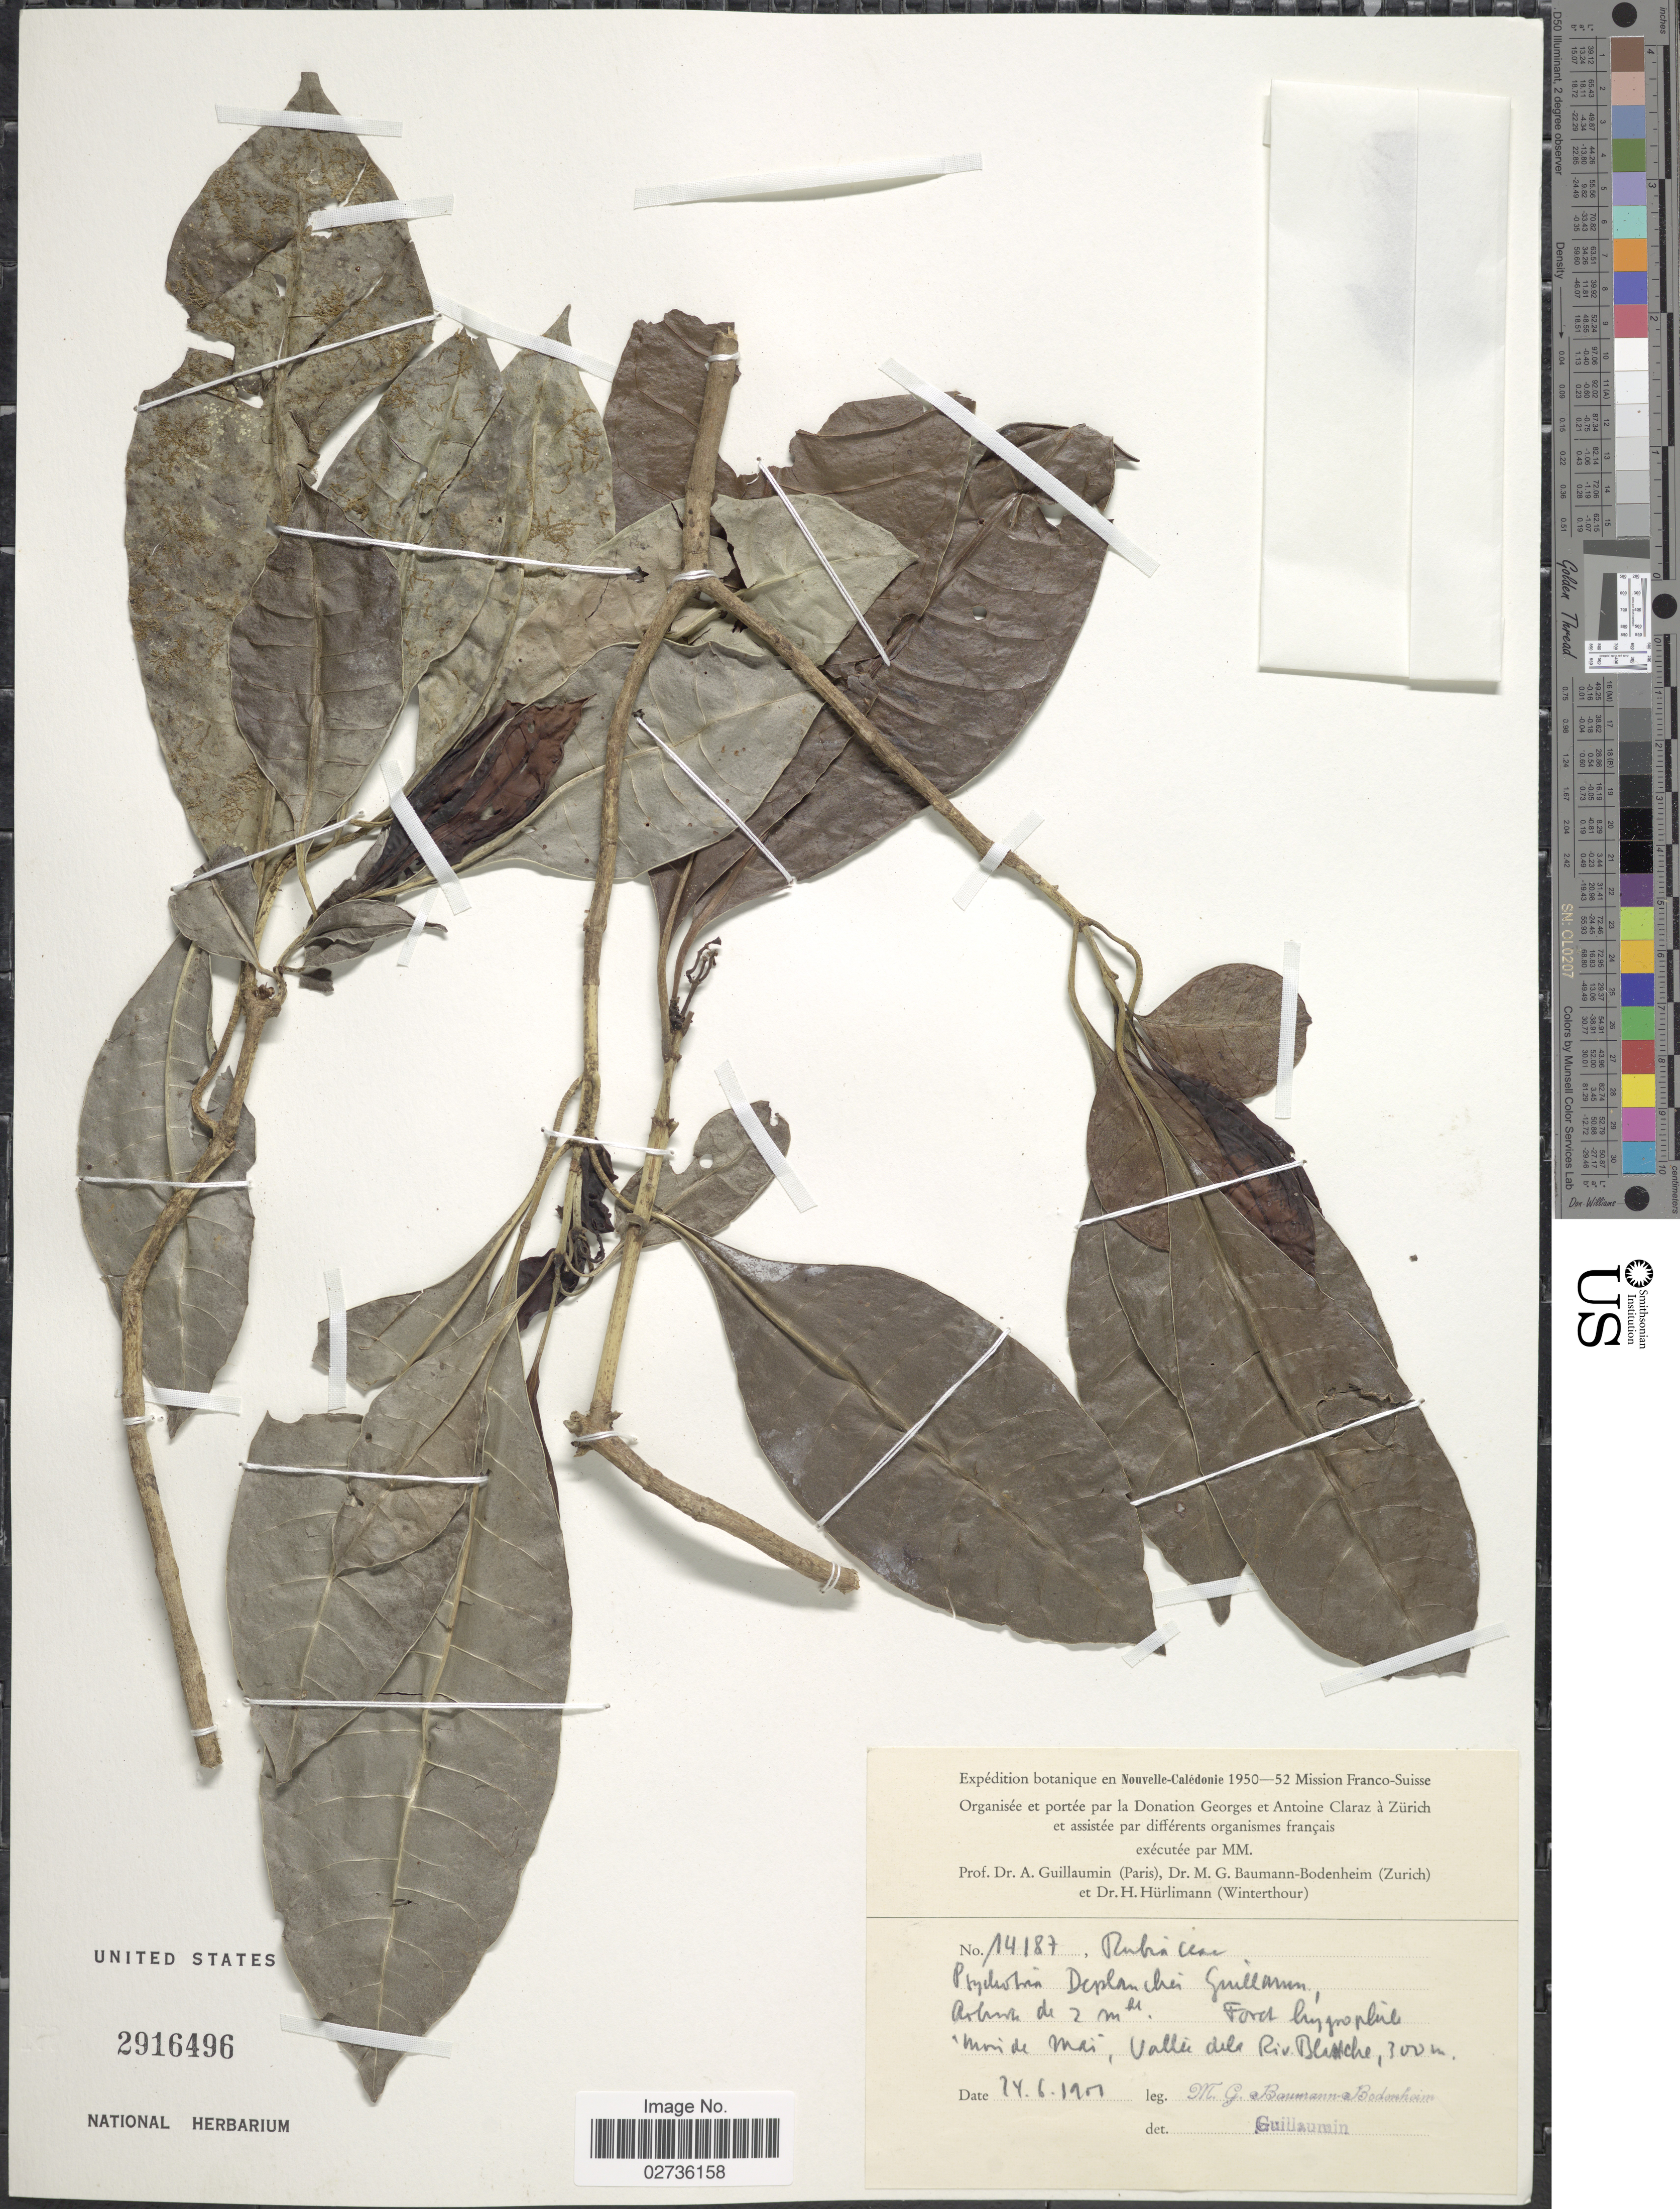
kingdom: Plantae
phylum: Tracheophyta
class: Magnoliopsida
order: Gentianales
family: Rubiaceae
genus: Psychotria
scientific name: Psychotria deplanchei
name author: (Beauvis.) Guillaumin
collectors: M. G. Baumann-Bodenheim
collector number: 14187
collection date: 1951-06-24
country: New Caledonia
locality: Nouvelle Caledonie. Mori de Mai, Vallee de la Riv. Blanche. [interpreted]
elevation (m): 300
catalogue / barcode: US 2916496